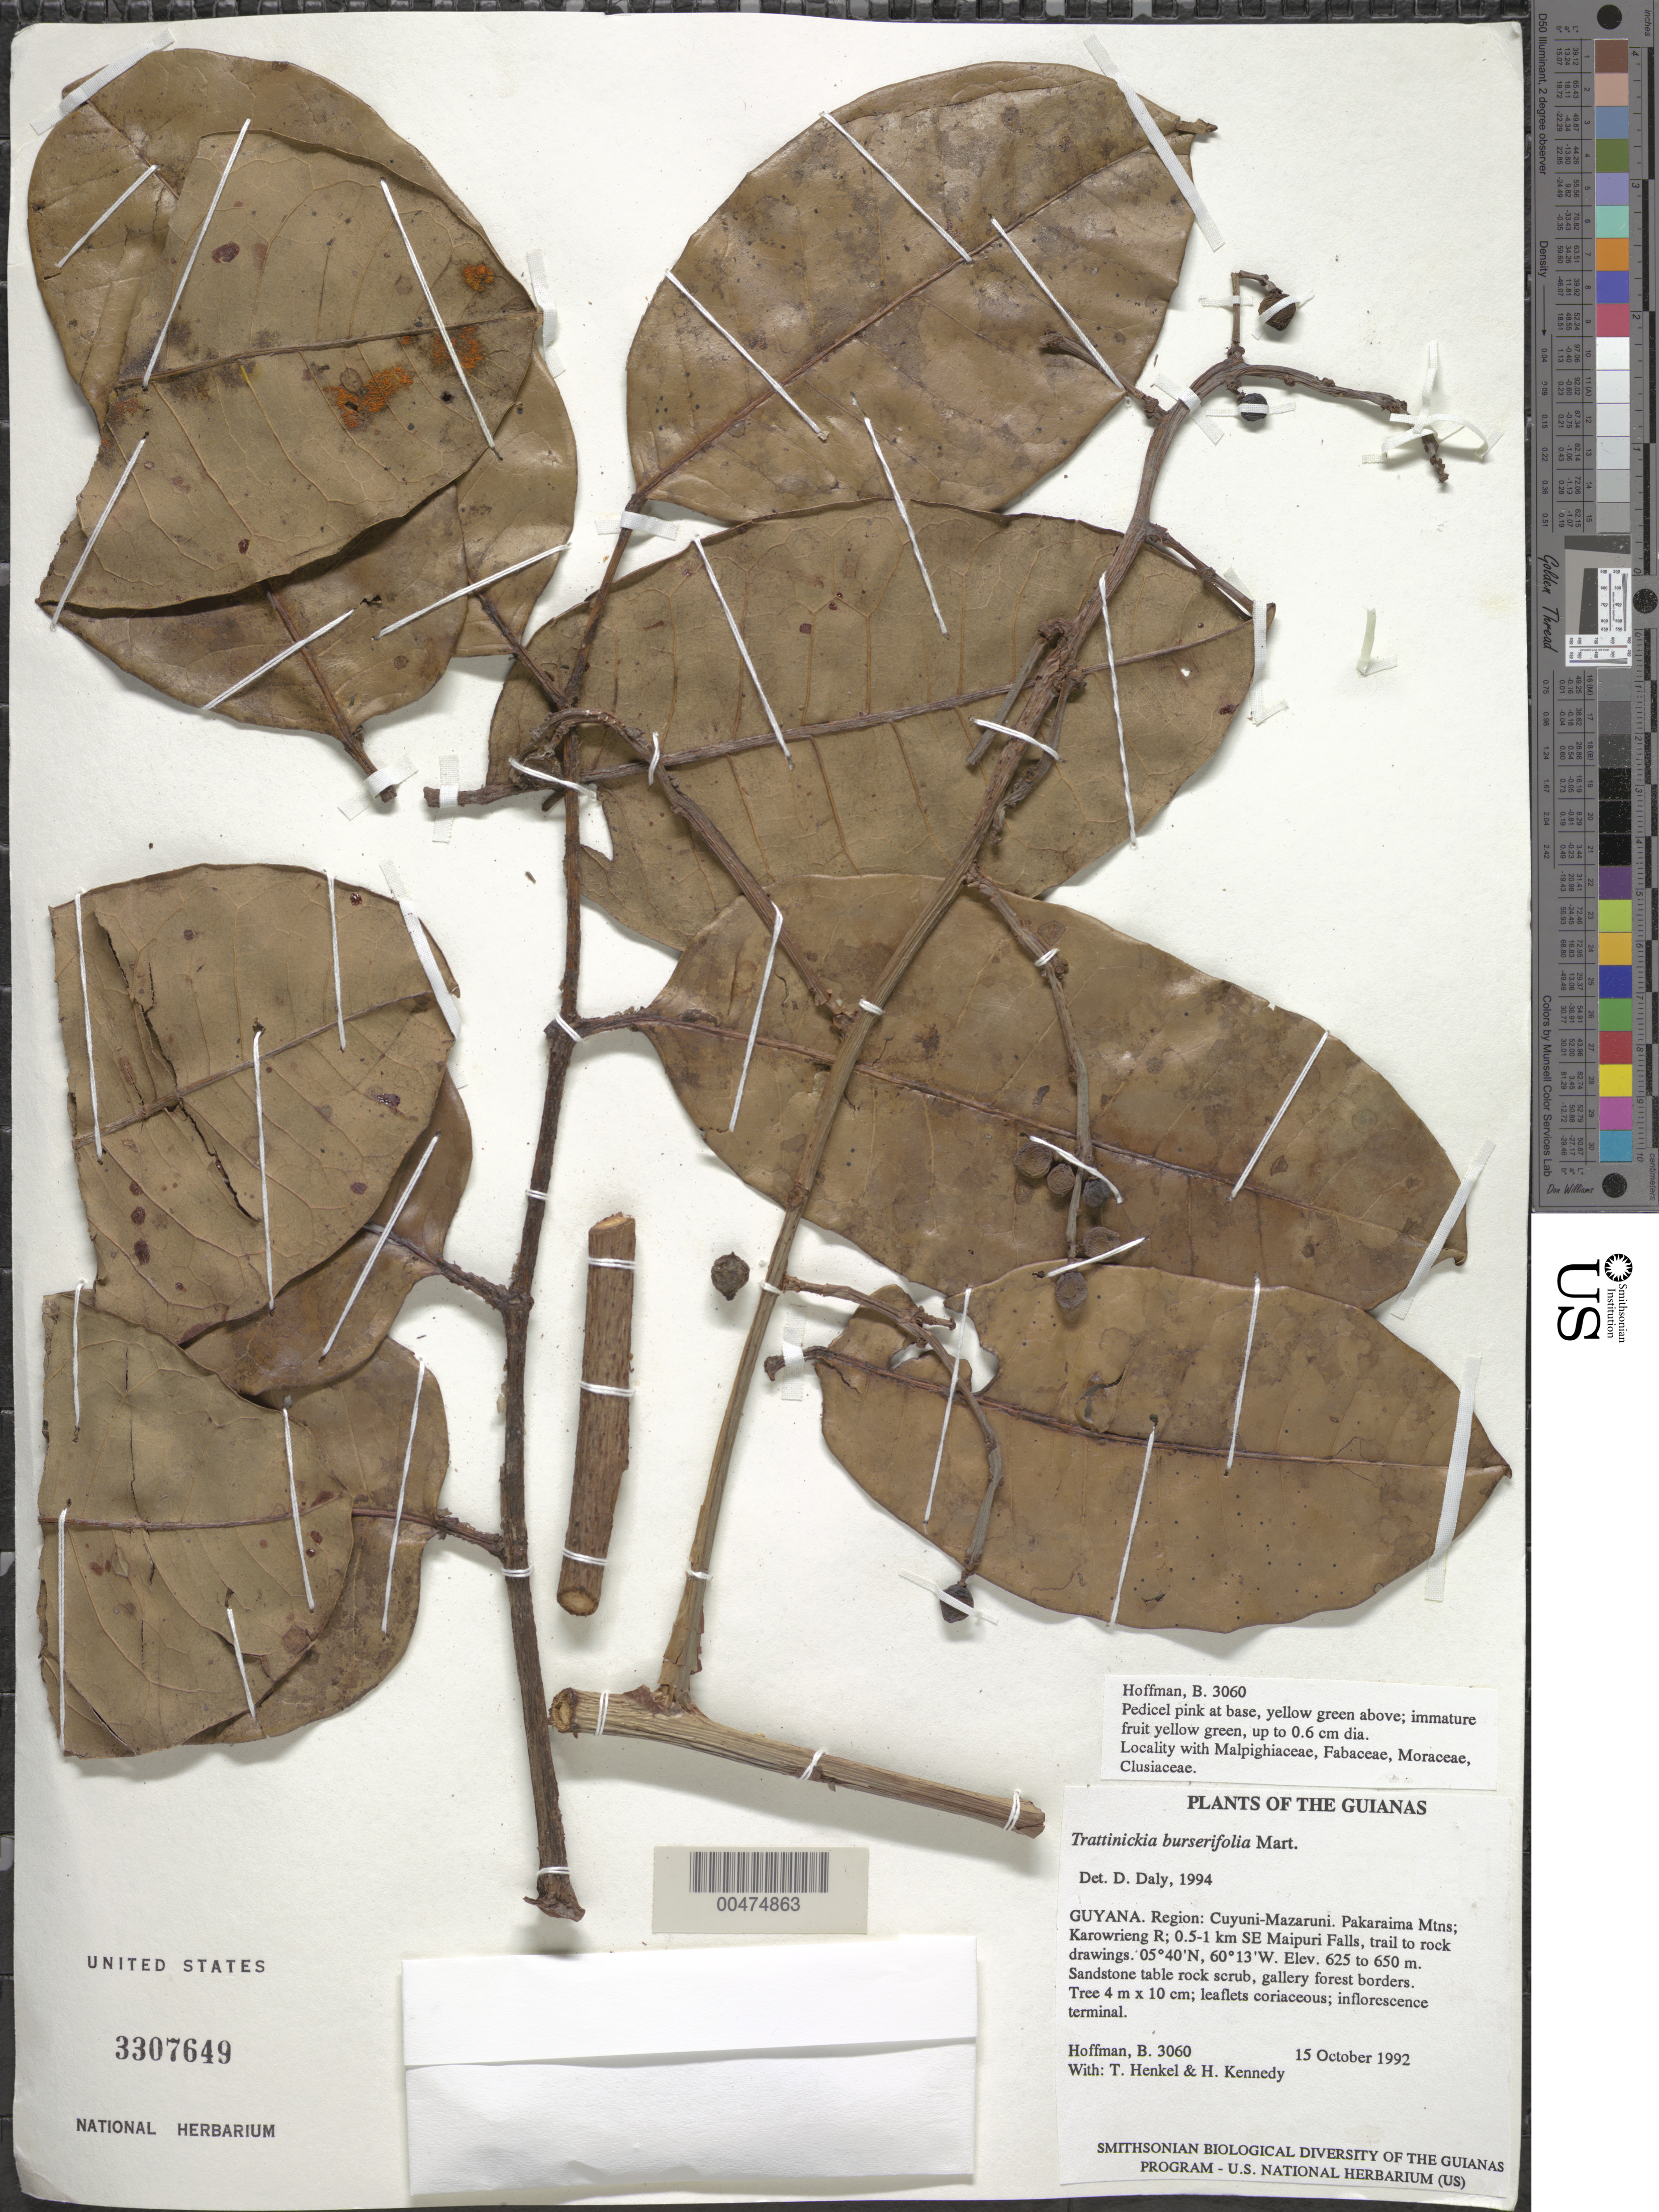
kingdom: Plantae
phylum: Tracheophyta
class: Magnoliopsida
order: Sapindales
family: Burseraceae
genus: Trattinnickia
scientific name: Trattinnickia burserifolia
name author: Mart.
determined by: Daly, D. C.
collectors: B. Hoffman, T. Henkel & H. Kennedy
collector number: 3060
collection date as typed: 15 October 1992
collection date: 1992-10-15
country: Guyana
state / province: Cuyuni-Mazaruni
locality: Pakaraima Mountains; Karowrieng River; 0.5-1 km SE of Maipuri Falls, trail to rock drawings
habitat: Sandstone table rock scrub, gallery forest borders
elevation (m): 625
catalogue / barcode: US 3307649